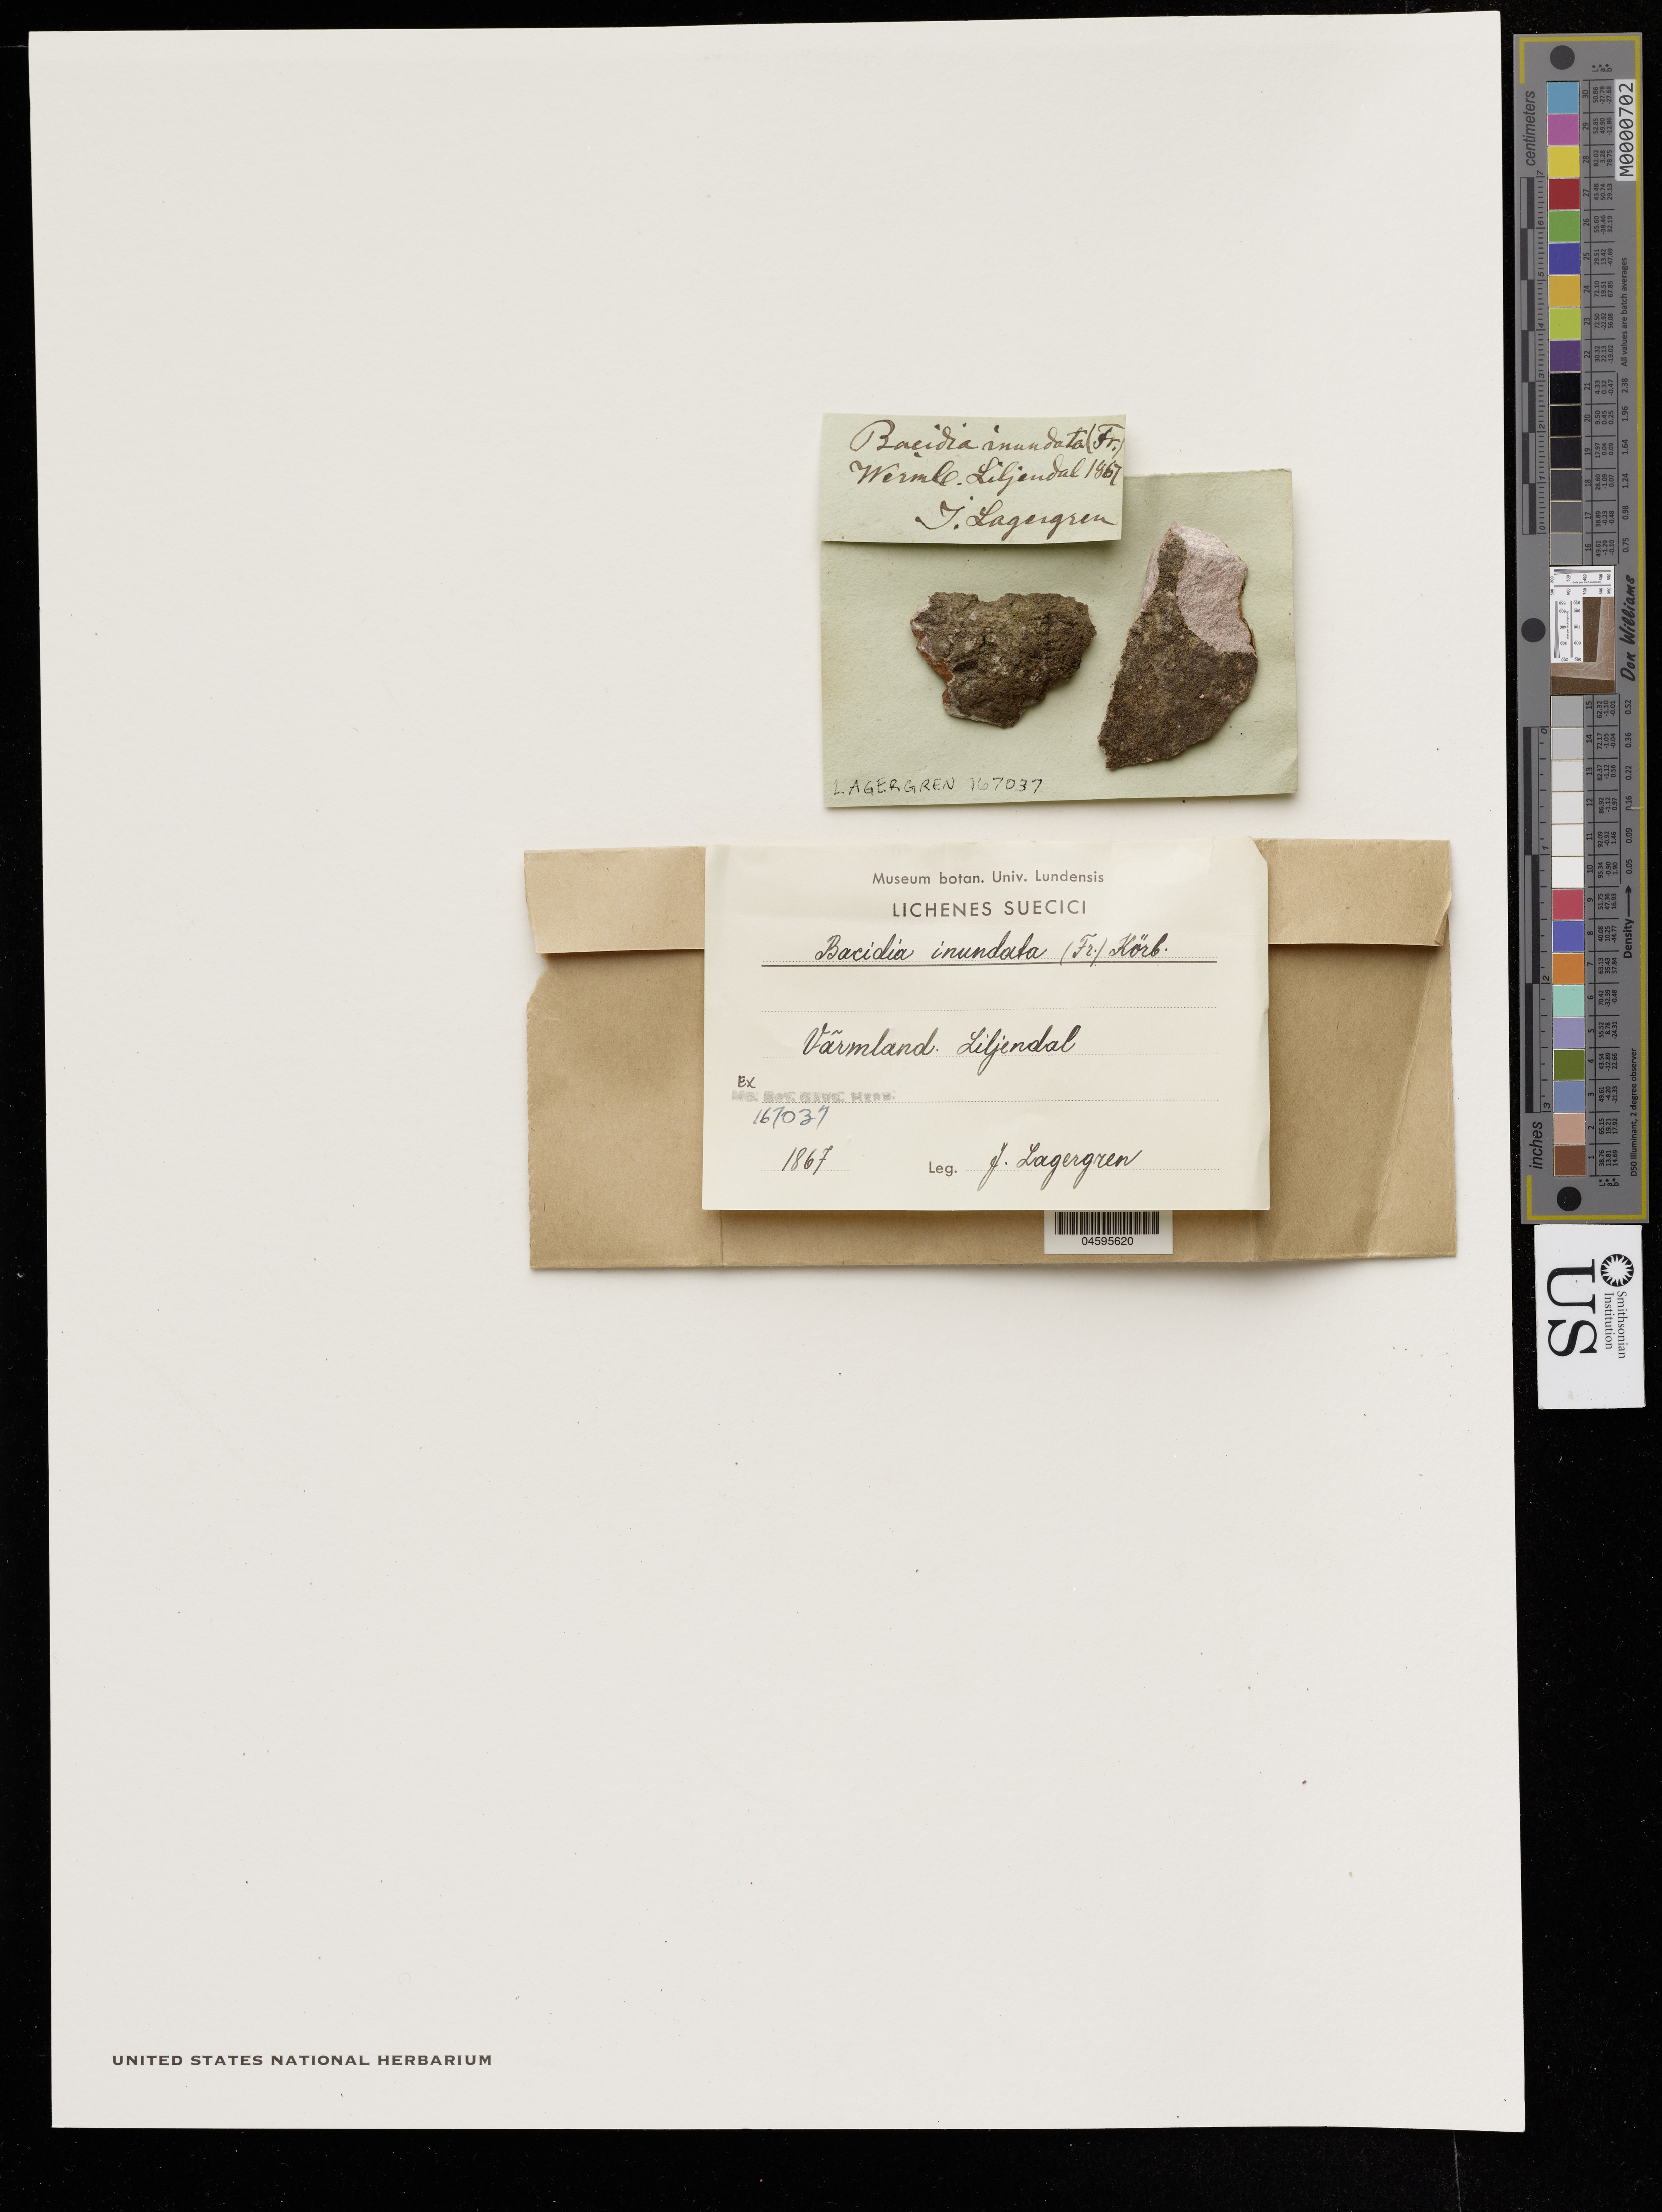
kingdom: Fungi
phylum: Ascomycota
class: Lecanoromycetes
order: Lecanorales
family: Ramalinaceae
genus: Bacidia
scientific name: Bacidia inundata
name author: (Fr.) Körb.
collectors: J. Lagergren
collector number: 167037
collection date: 1867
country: Sweden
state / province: Varmlands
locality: Liljendal.